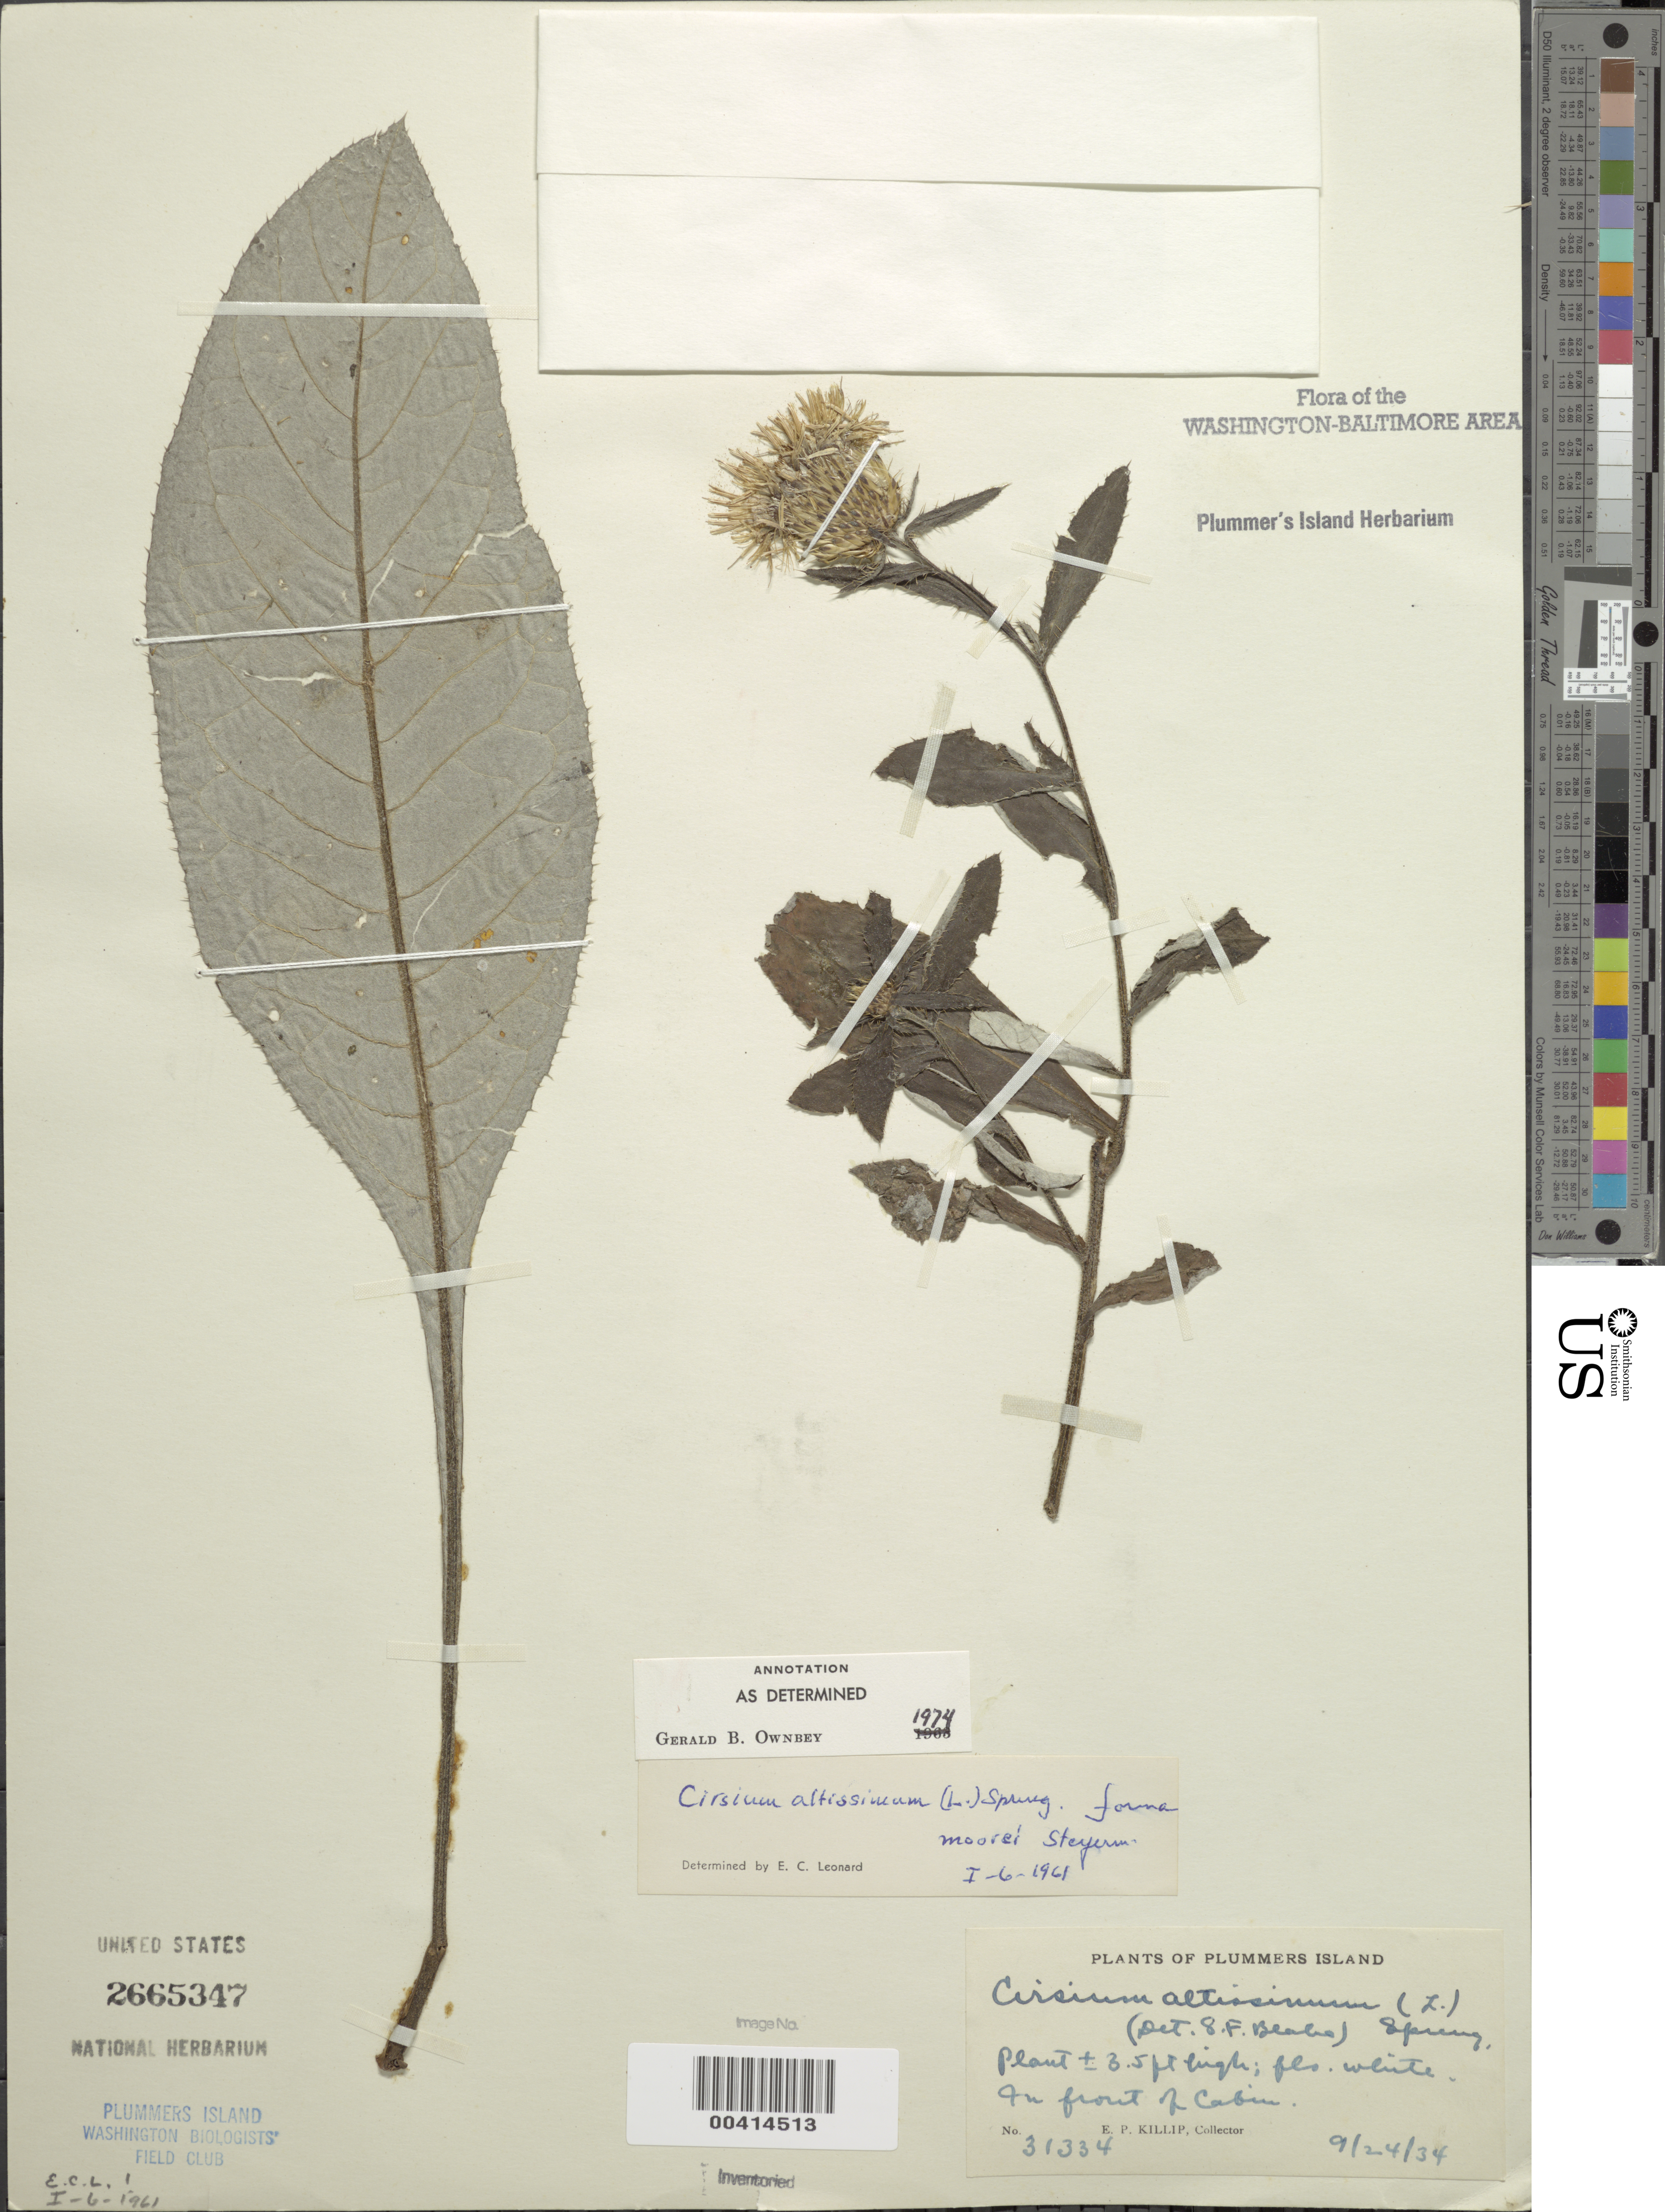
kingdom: Plantae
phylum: Tracheophyta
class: Magnoliopsida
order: Asterales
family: Asteraceae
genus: Cirsium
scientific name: Cirsium altissimum f. moorei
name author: Steyerm.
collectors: E. P. Killip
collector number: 31334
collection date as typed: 24 Sep 1934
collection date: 1934-09-24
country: United States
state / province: Maryland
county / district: Montgomery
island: Plummers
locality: Plummer's Island; in front of cabin C. & O. Canal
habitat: Plant about 3.5 ft high, fls. white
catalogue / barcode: US 2665347